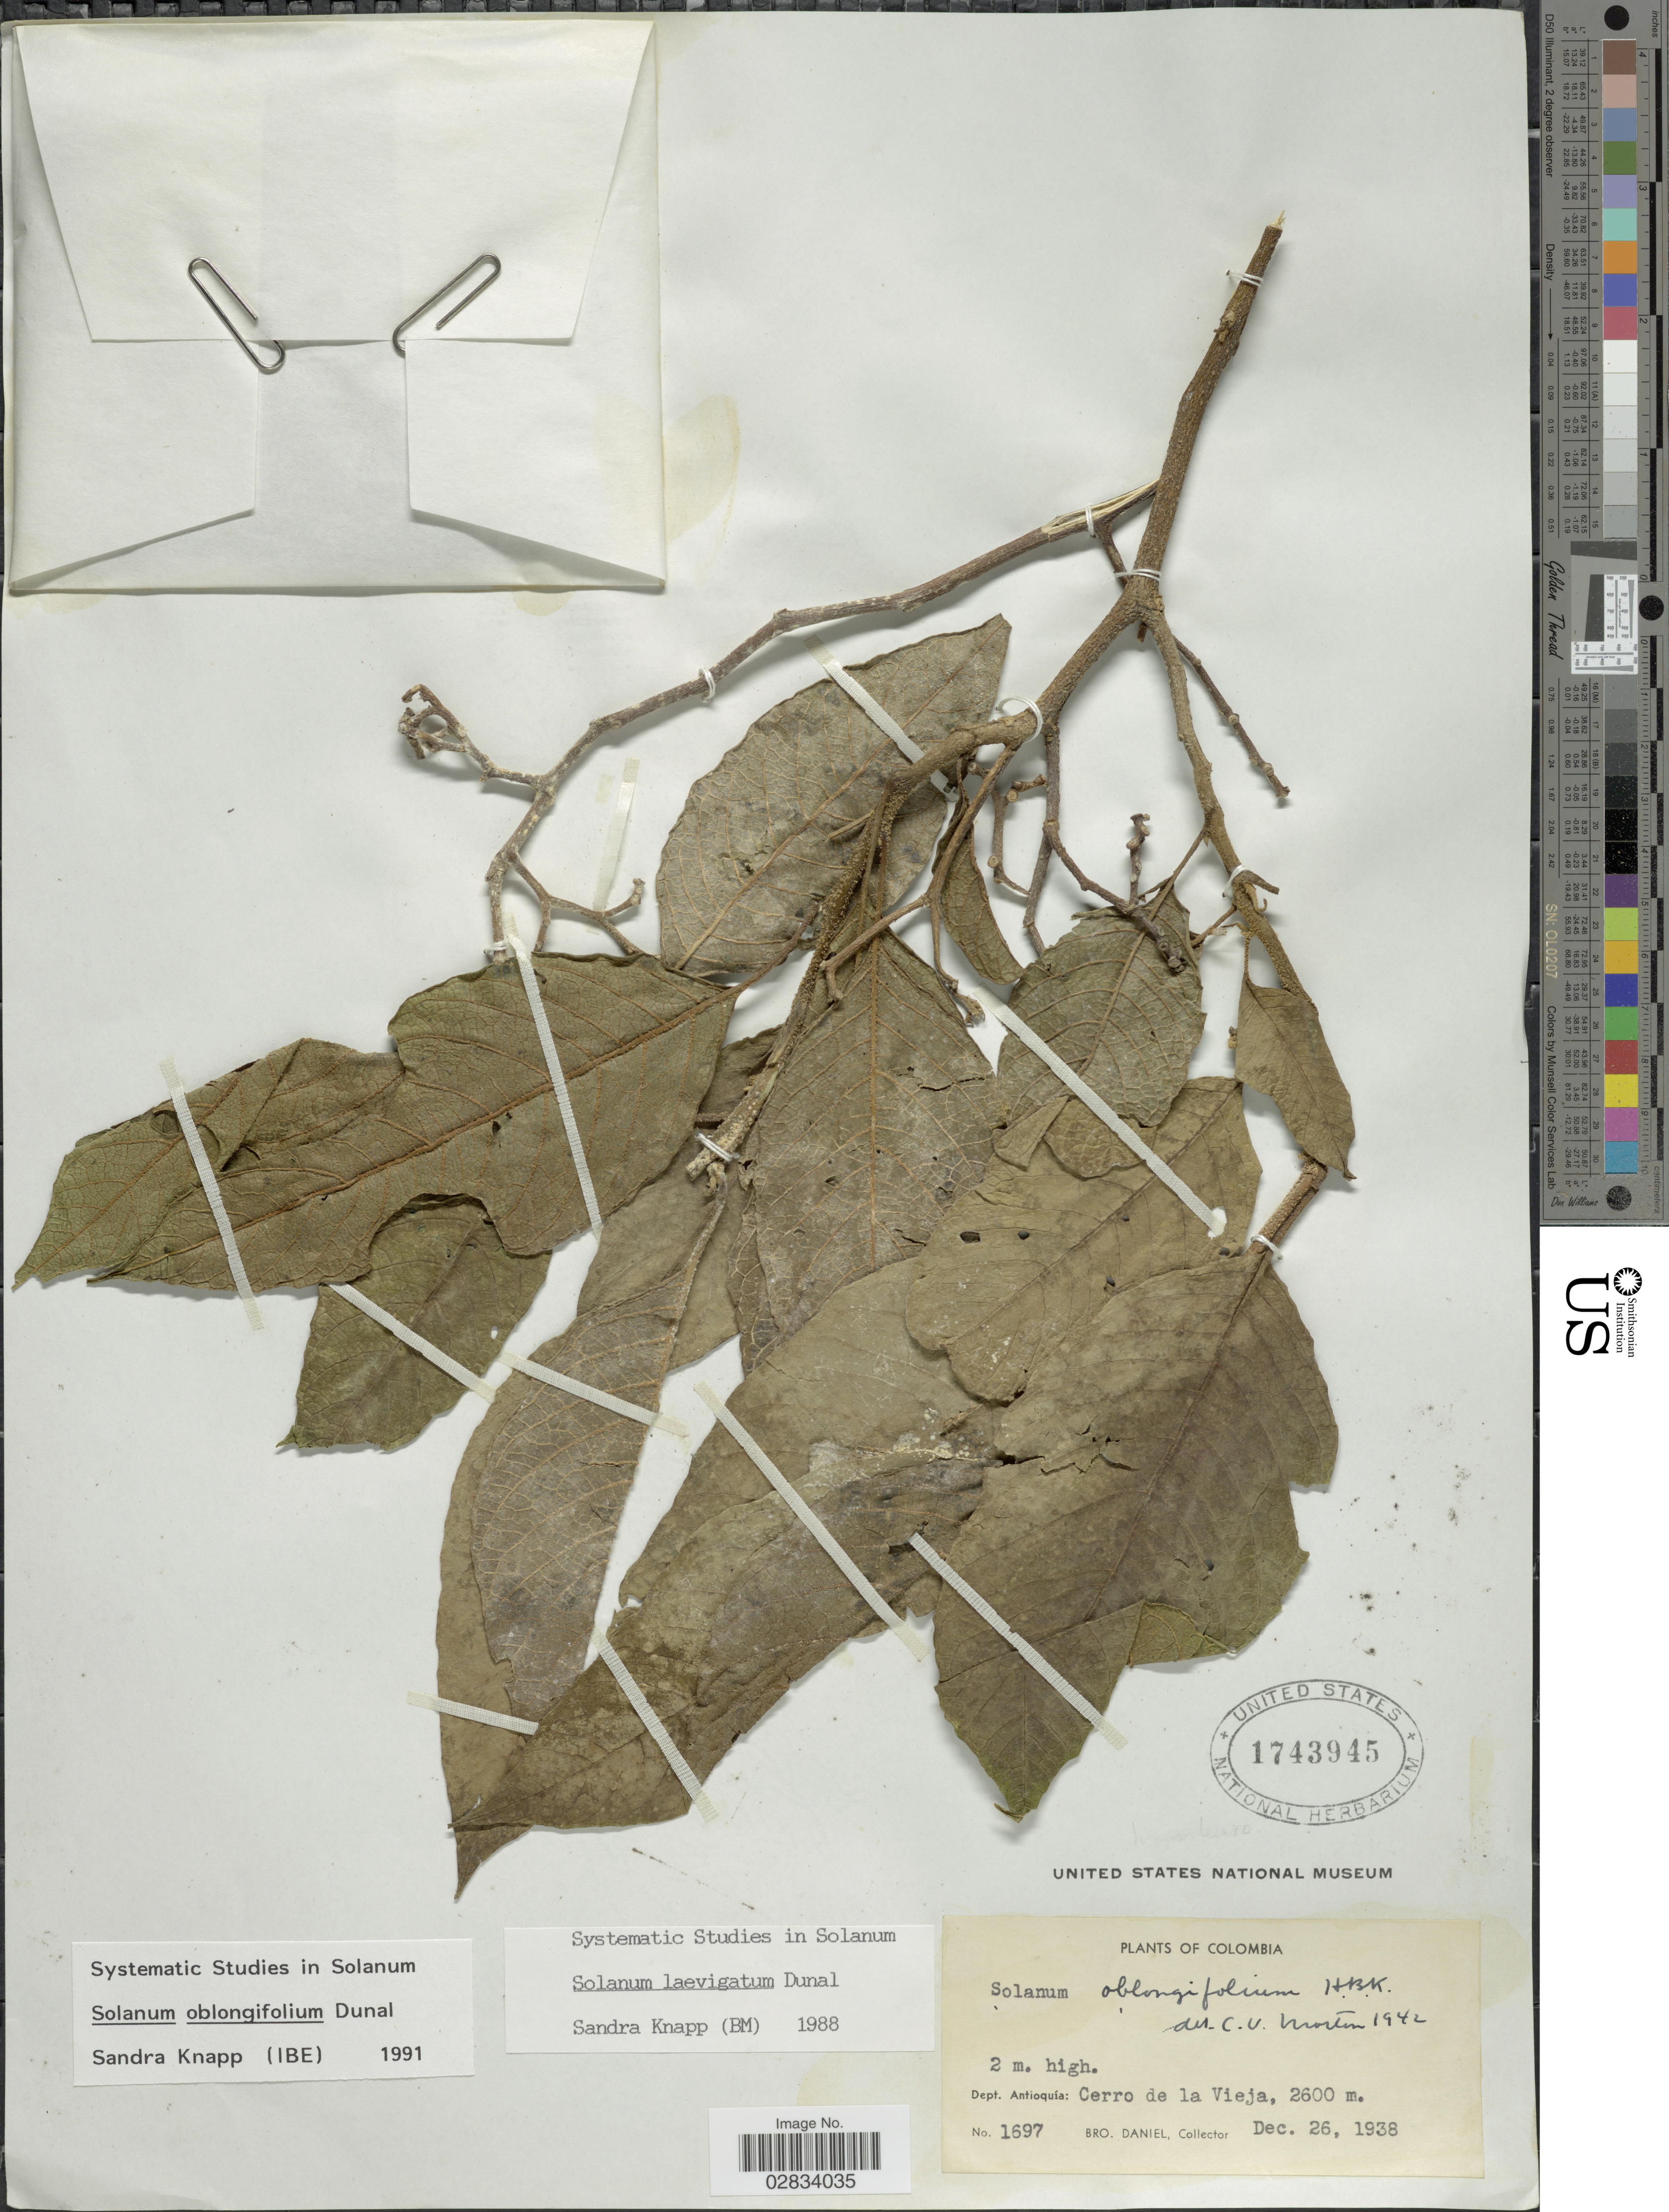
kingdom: Plantae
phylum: Tracheophyta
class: Magnoliopsida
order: Solanales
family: Solanaceae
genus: Solanum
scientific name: Solanum oblongifolium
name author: Duval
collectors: Bro. Daniel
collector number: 1697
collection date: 1938-12-26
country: Colombia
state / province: Antioquia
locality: Dept. Antioquia: Cerro de la Vieja.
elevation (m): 2600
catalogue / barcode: US 1743945